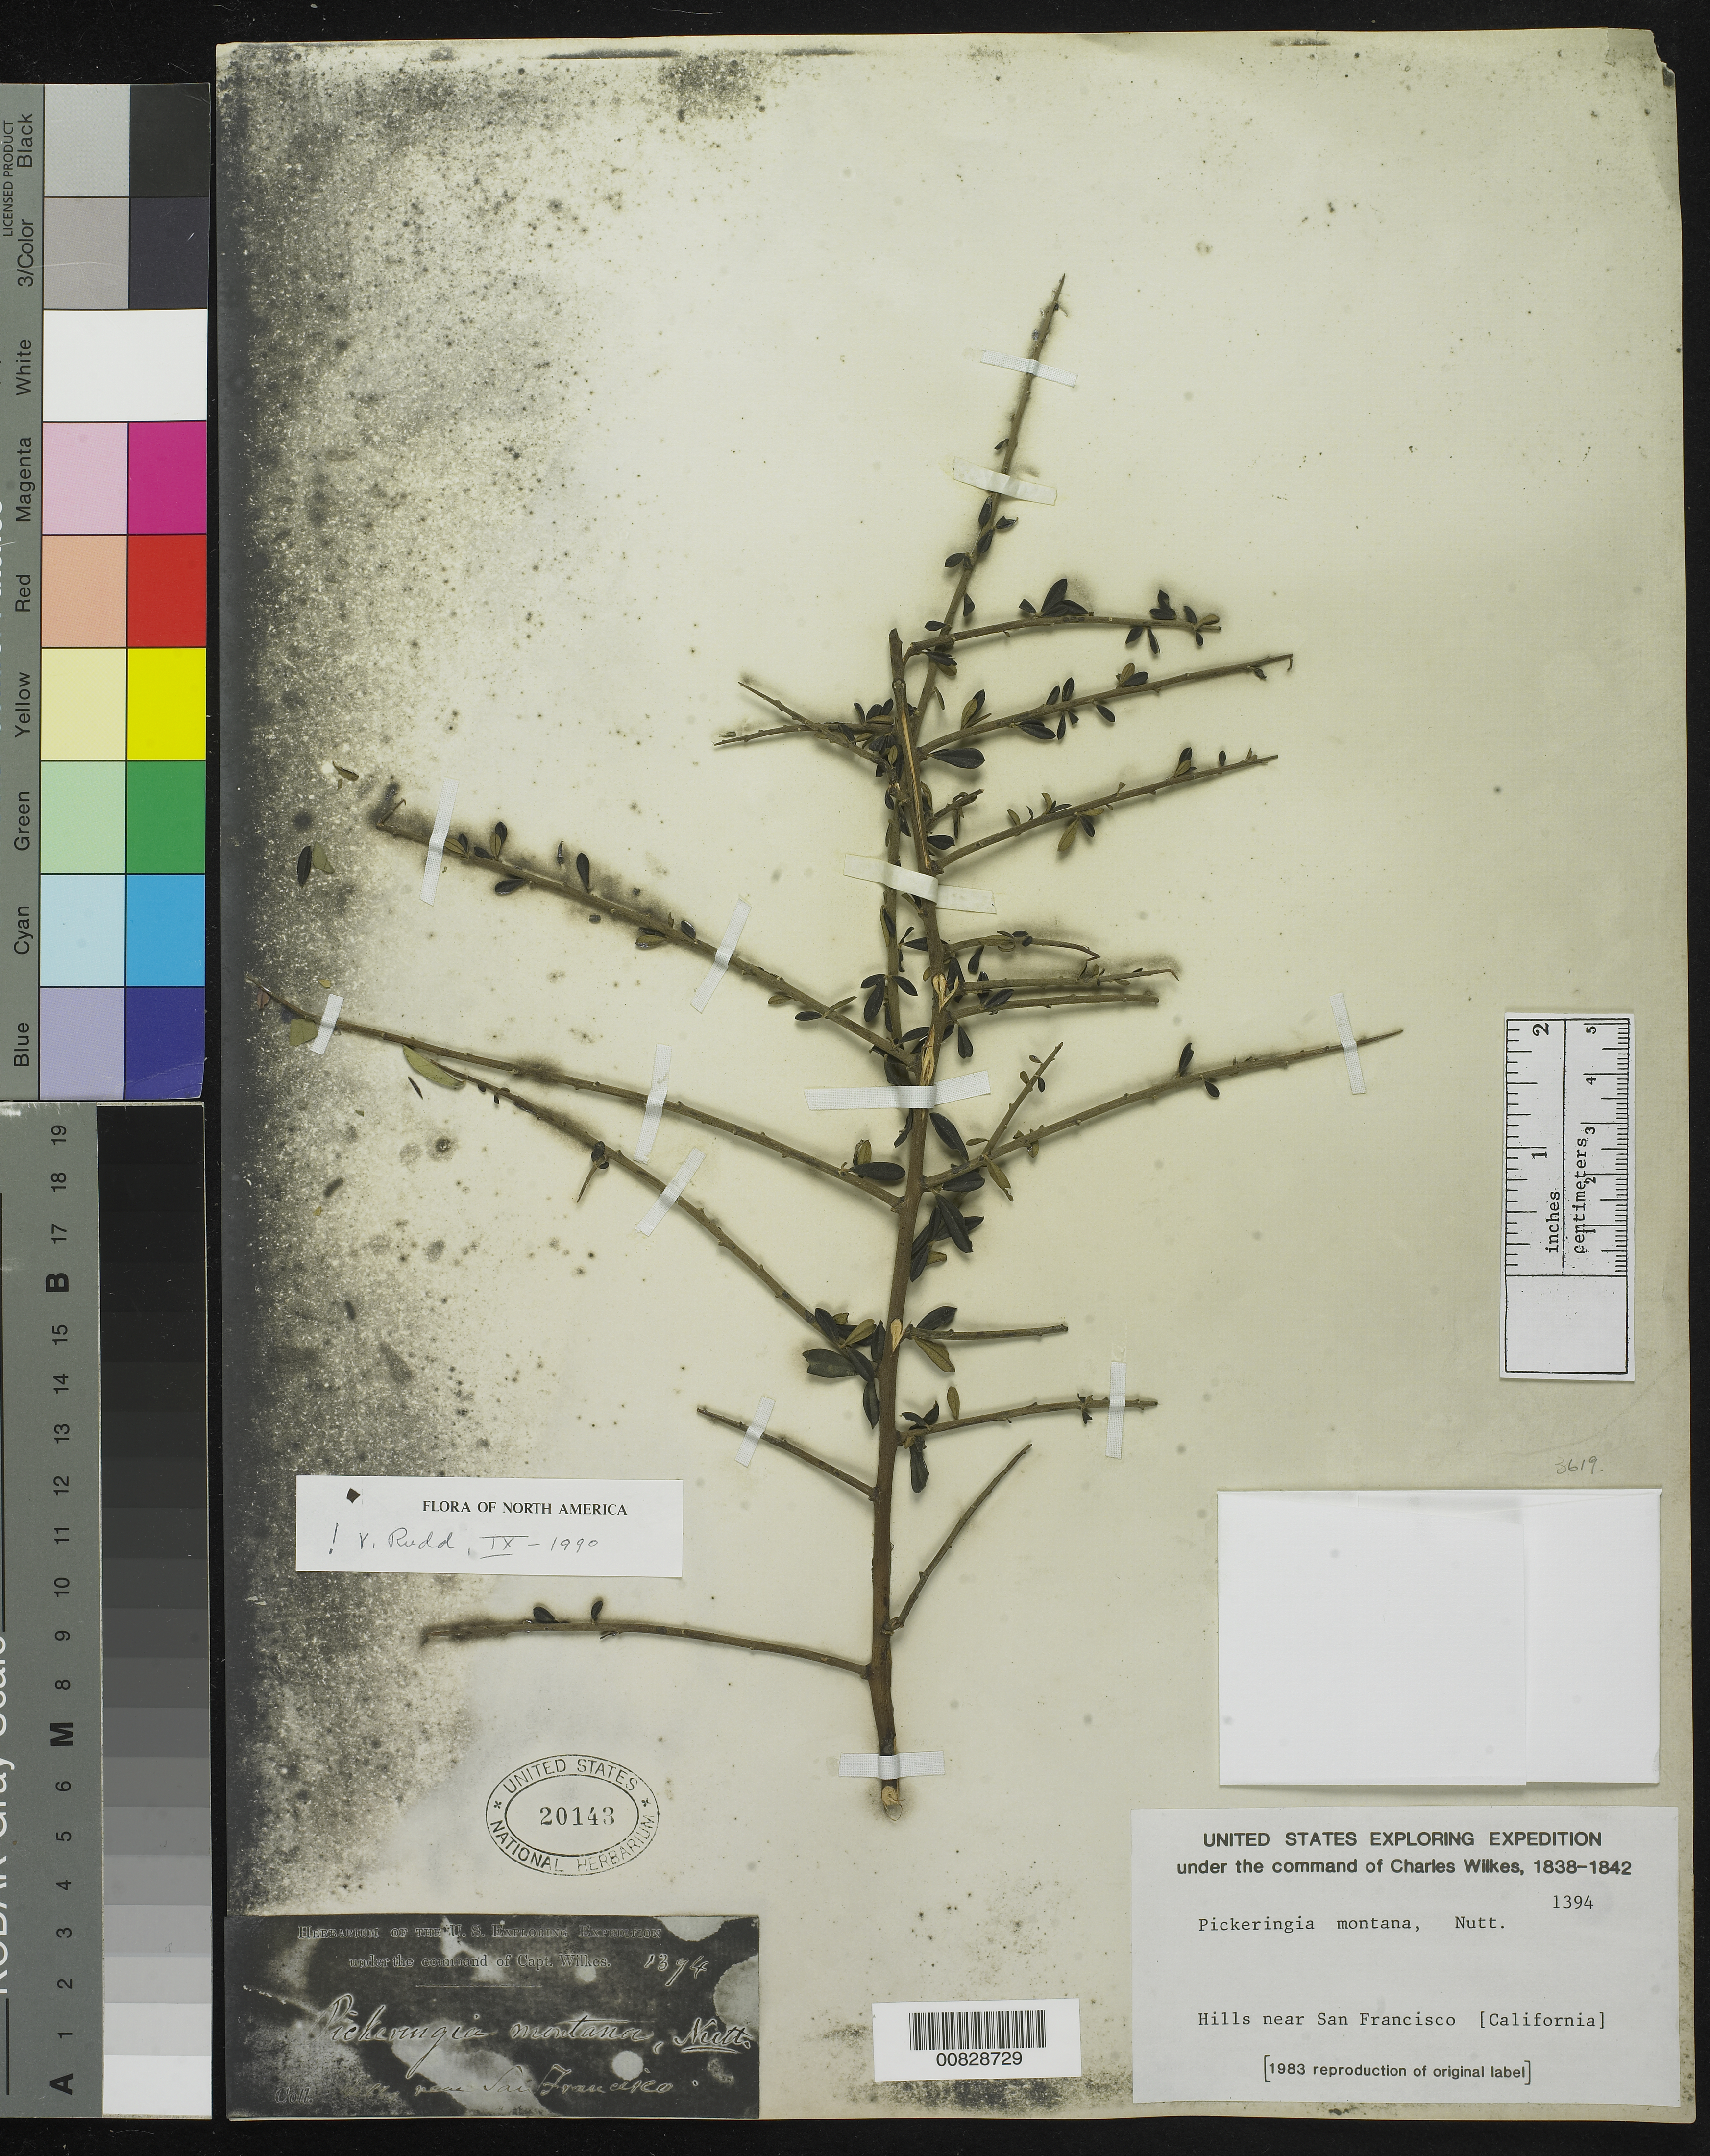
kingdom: Plantae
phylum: Tracheophyta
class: Magnoliopsida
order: Fabales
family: Fabaceae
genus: Pickeringia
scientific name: Pickeringia montana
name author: Nutt. ex Torr. & A. Gray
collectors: Wilkes Explor. Exped.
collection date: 1838/1842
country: United States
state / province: California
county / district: San Francisco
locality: Hills near San Francisco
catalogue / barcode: US 20143